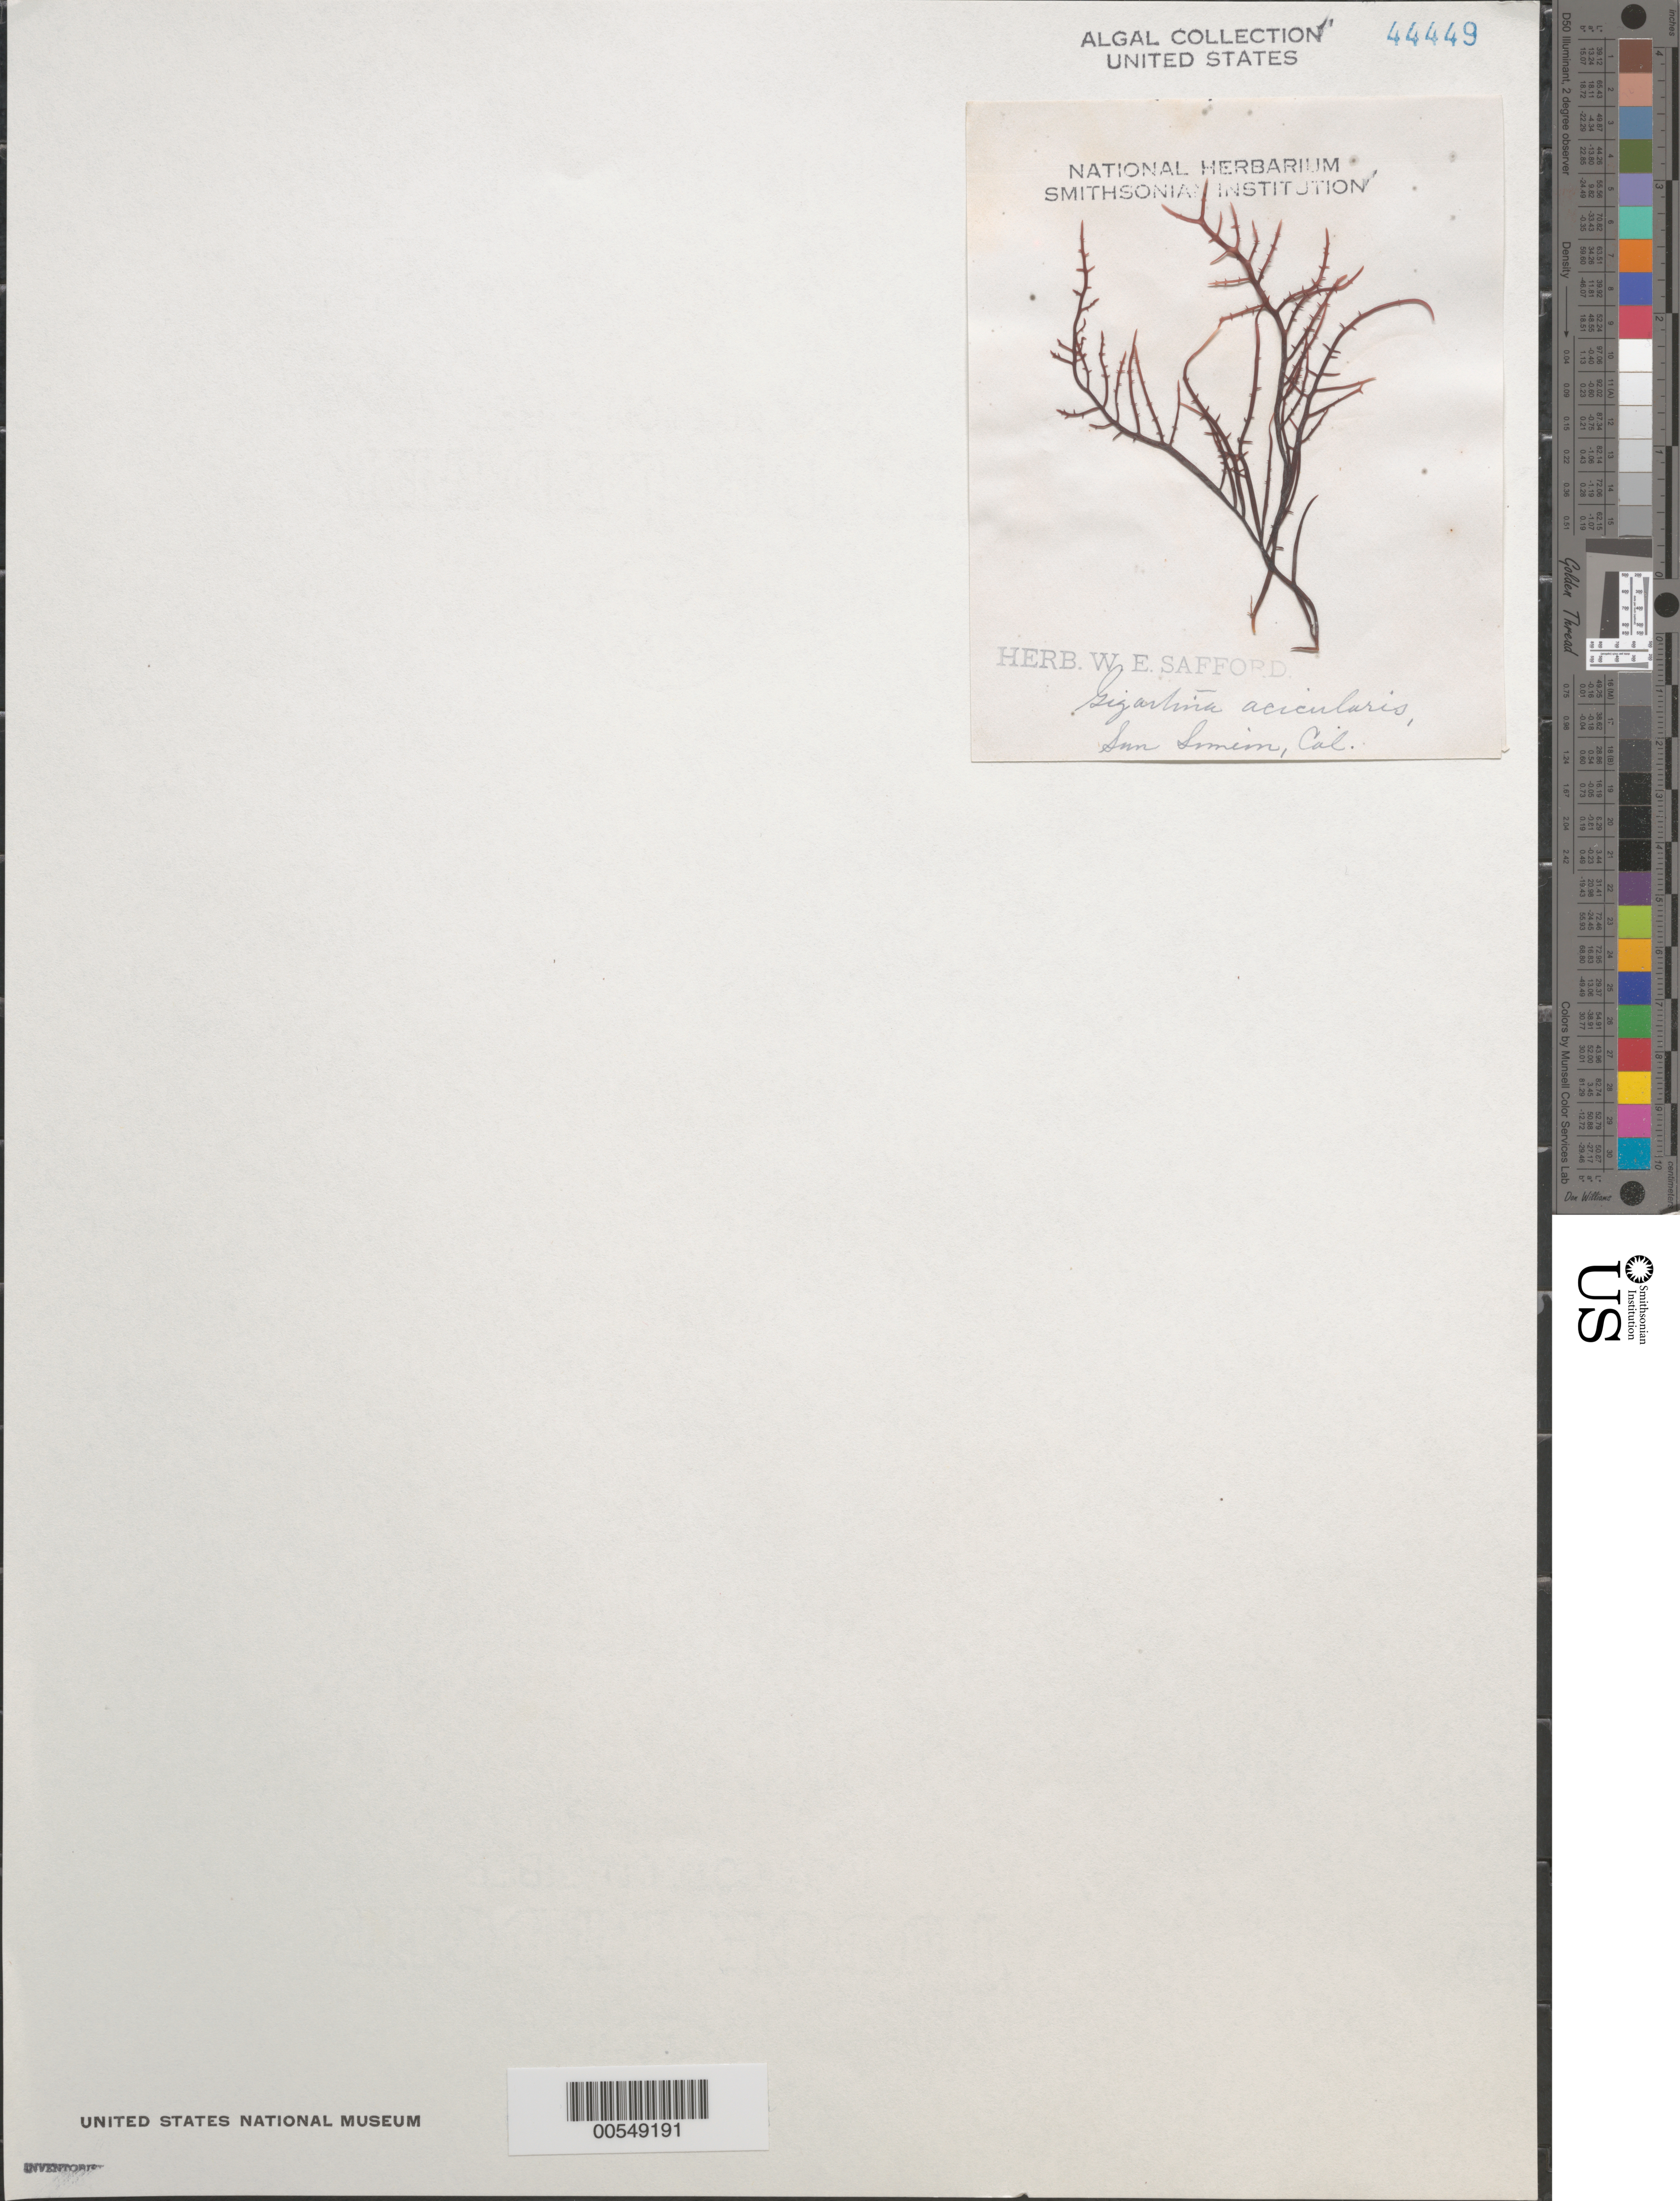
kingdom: Plantae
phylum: Rhodophyta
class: Florideophyceae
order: Gigartinales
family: Gigartinaceae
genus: Chondracanthus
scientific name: Chondracanthus acicularis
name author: (Roth) Fredericq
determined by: Algae name updating Project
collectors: W. E. Safford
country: United States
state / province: California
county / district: San Luis Obispo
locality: San Simeon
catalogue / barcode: US 44449